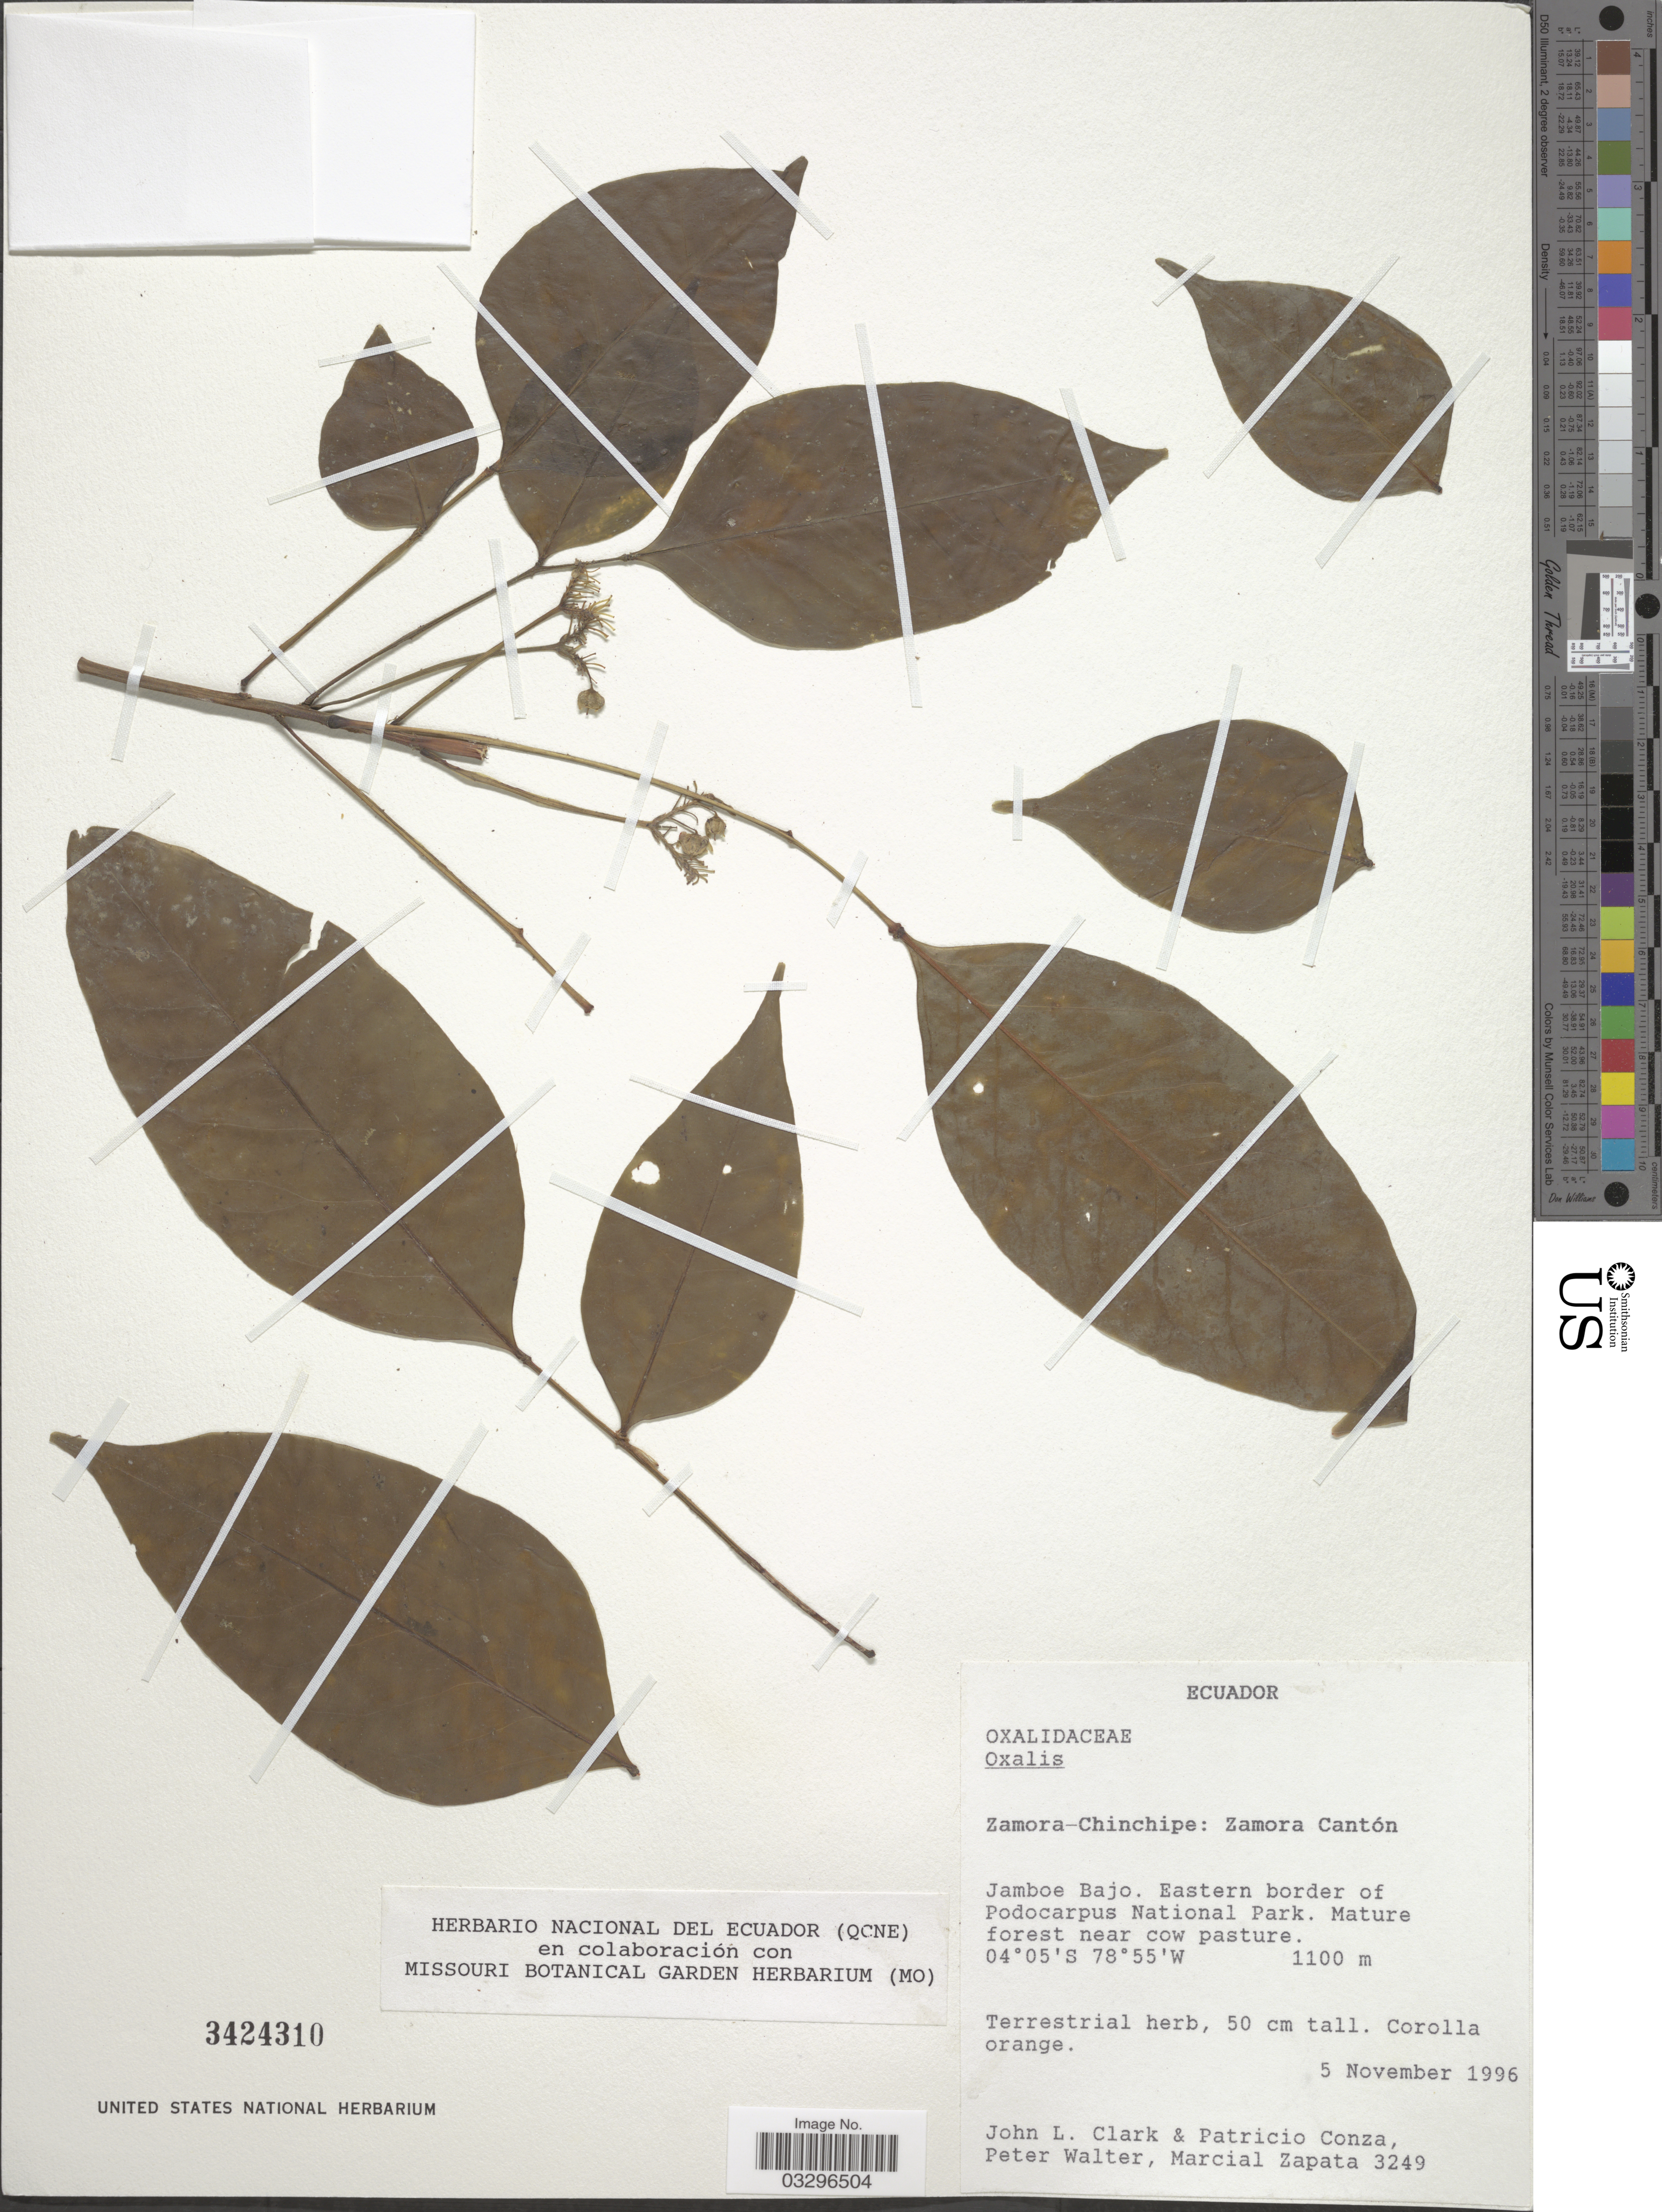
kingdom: Plantae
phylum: Tracheophyta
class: Magnoliopsida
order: Oxalidales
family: Oxalidaceae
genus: Oxalis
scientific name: Oxalis sp.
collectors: J. L. Clark, P. Conza, P. Walter & M. Zapata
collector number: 3249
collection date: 1996-11-05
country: Ecuador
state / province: Zamora-Chinchipe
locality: Zamora Cantón. Jamboe Bajo. Eastern border of Podocarpus National Park.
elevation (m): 1100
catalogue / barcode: US 3424310